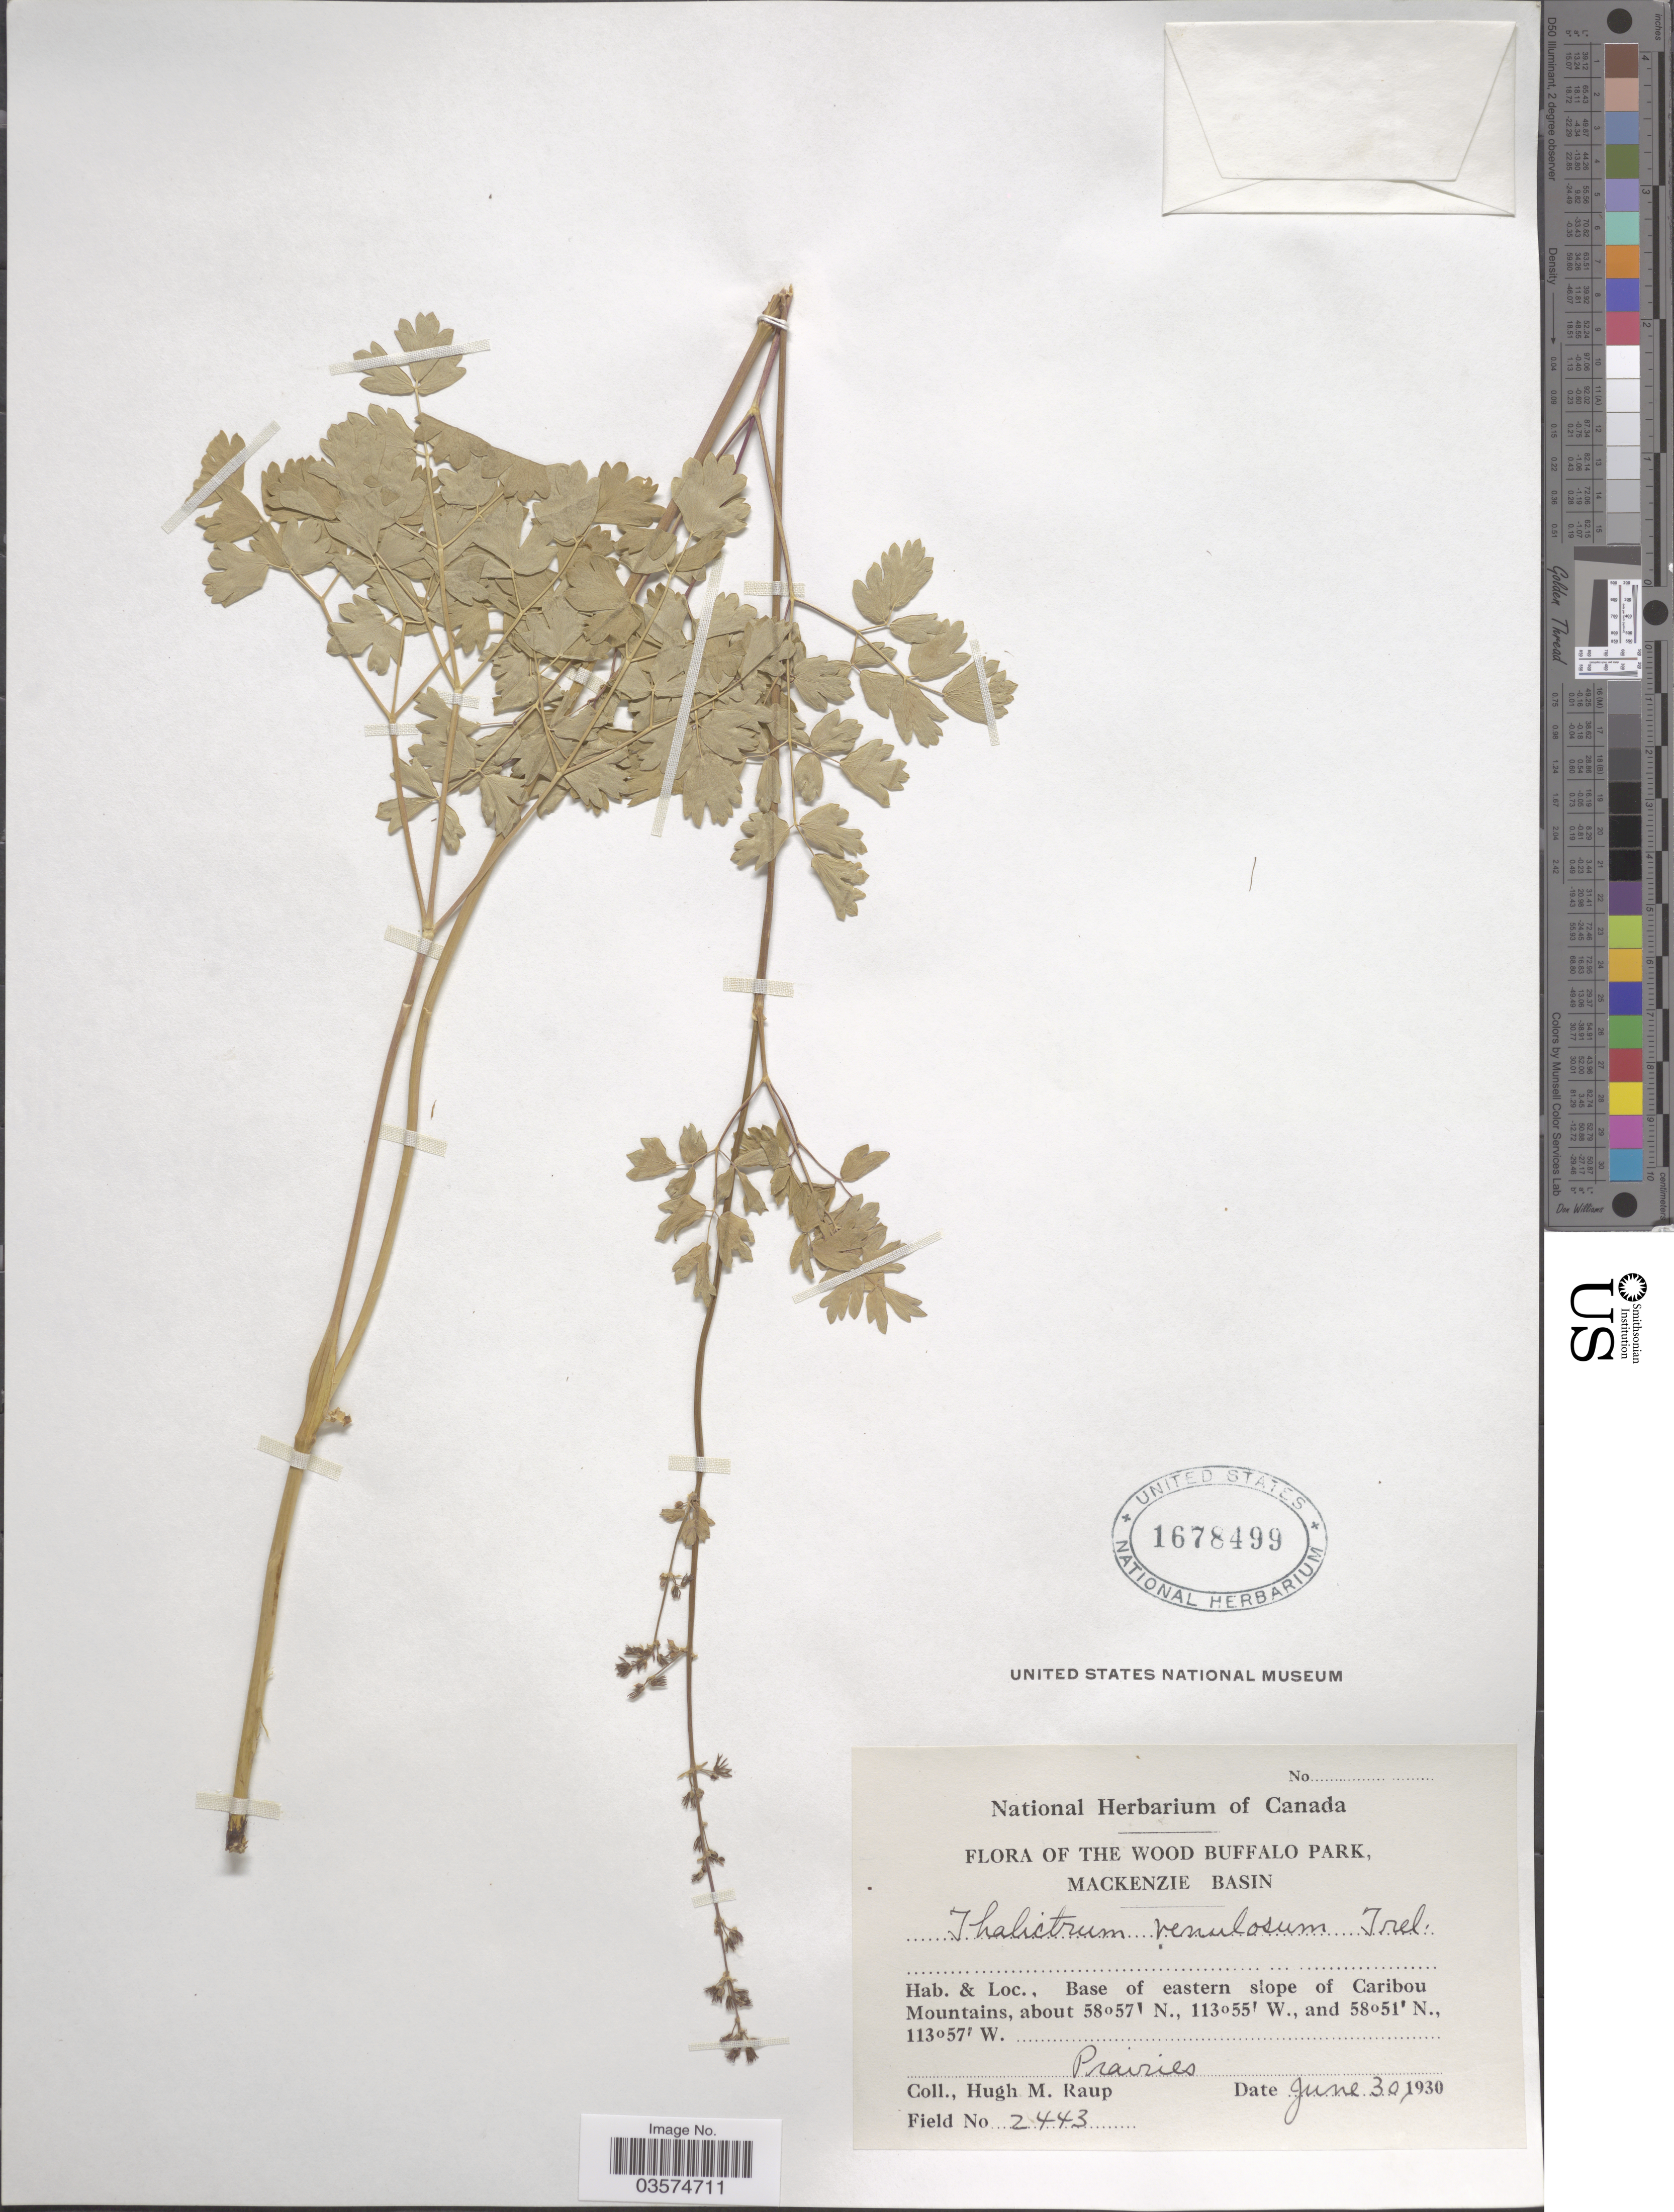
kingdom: Plantae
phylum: Tracheophyta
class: Magnoliopsida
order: Ranunculales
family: Ranunculaceae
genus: Thalictrum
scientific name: Thalictrum venulosum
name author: Trel.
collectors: H. Raup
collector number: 2443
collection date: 1930-06-30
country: Canada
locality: The wood Buffalo Park, Mackenzie Basin. Base of eastern slope of Caribou Mountains.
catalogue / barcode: US 1678499